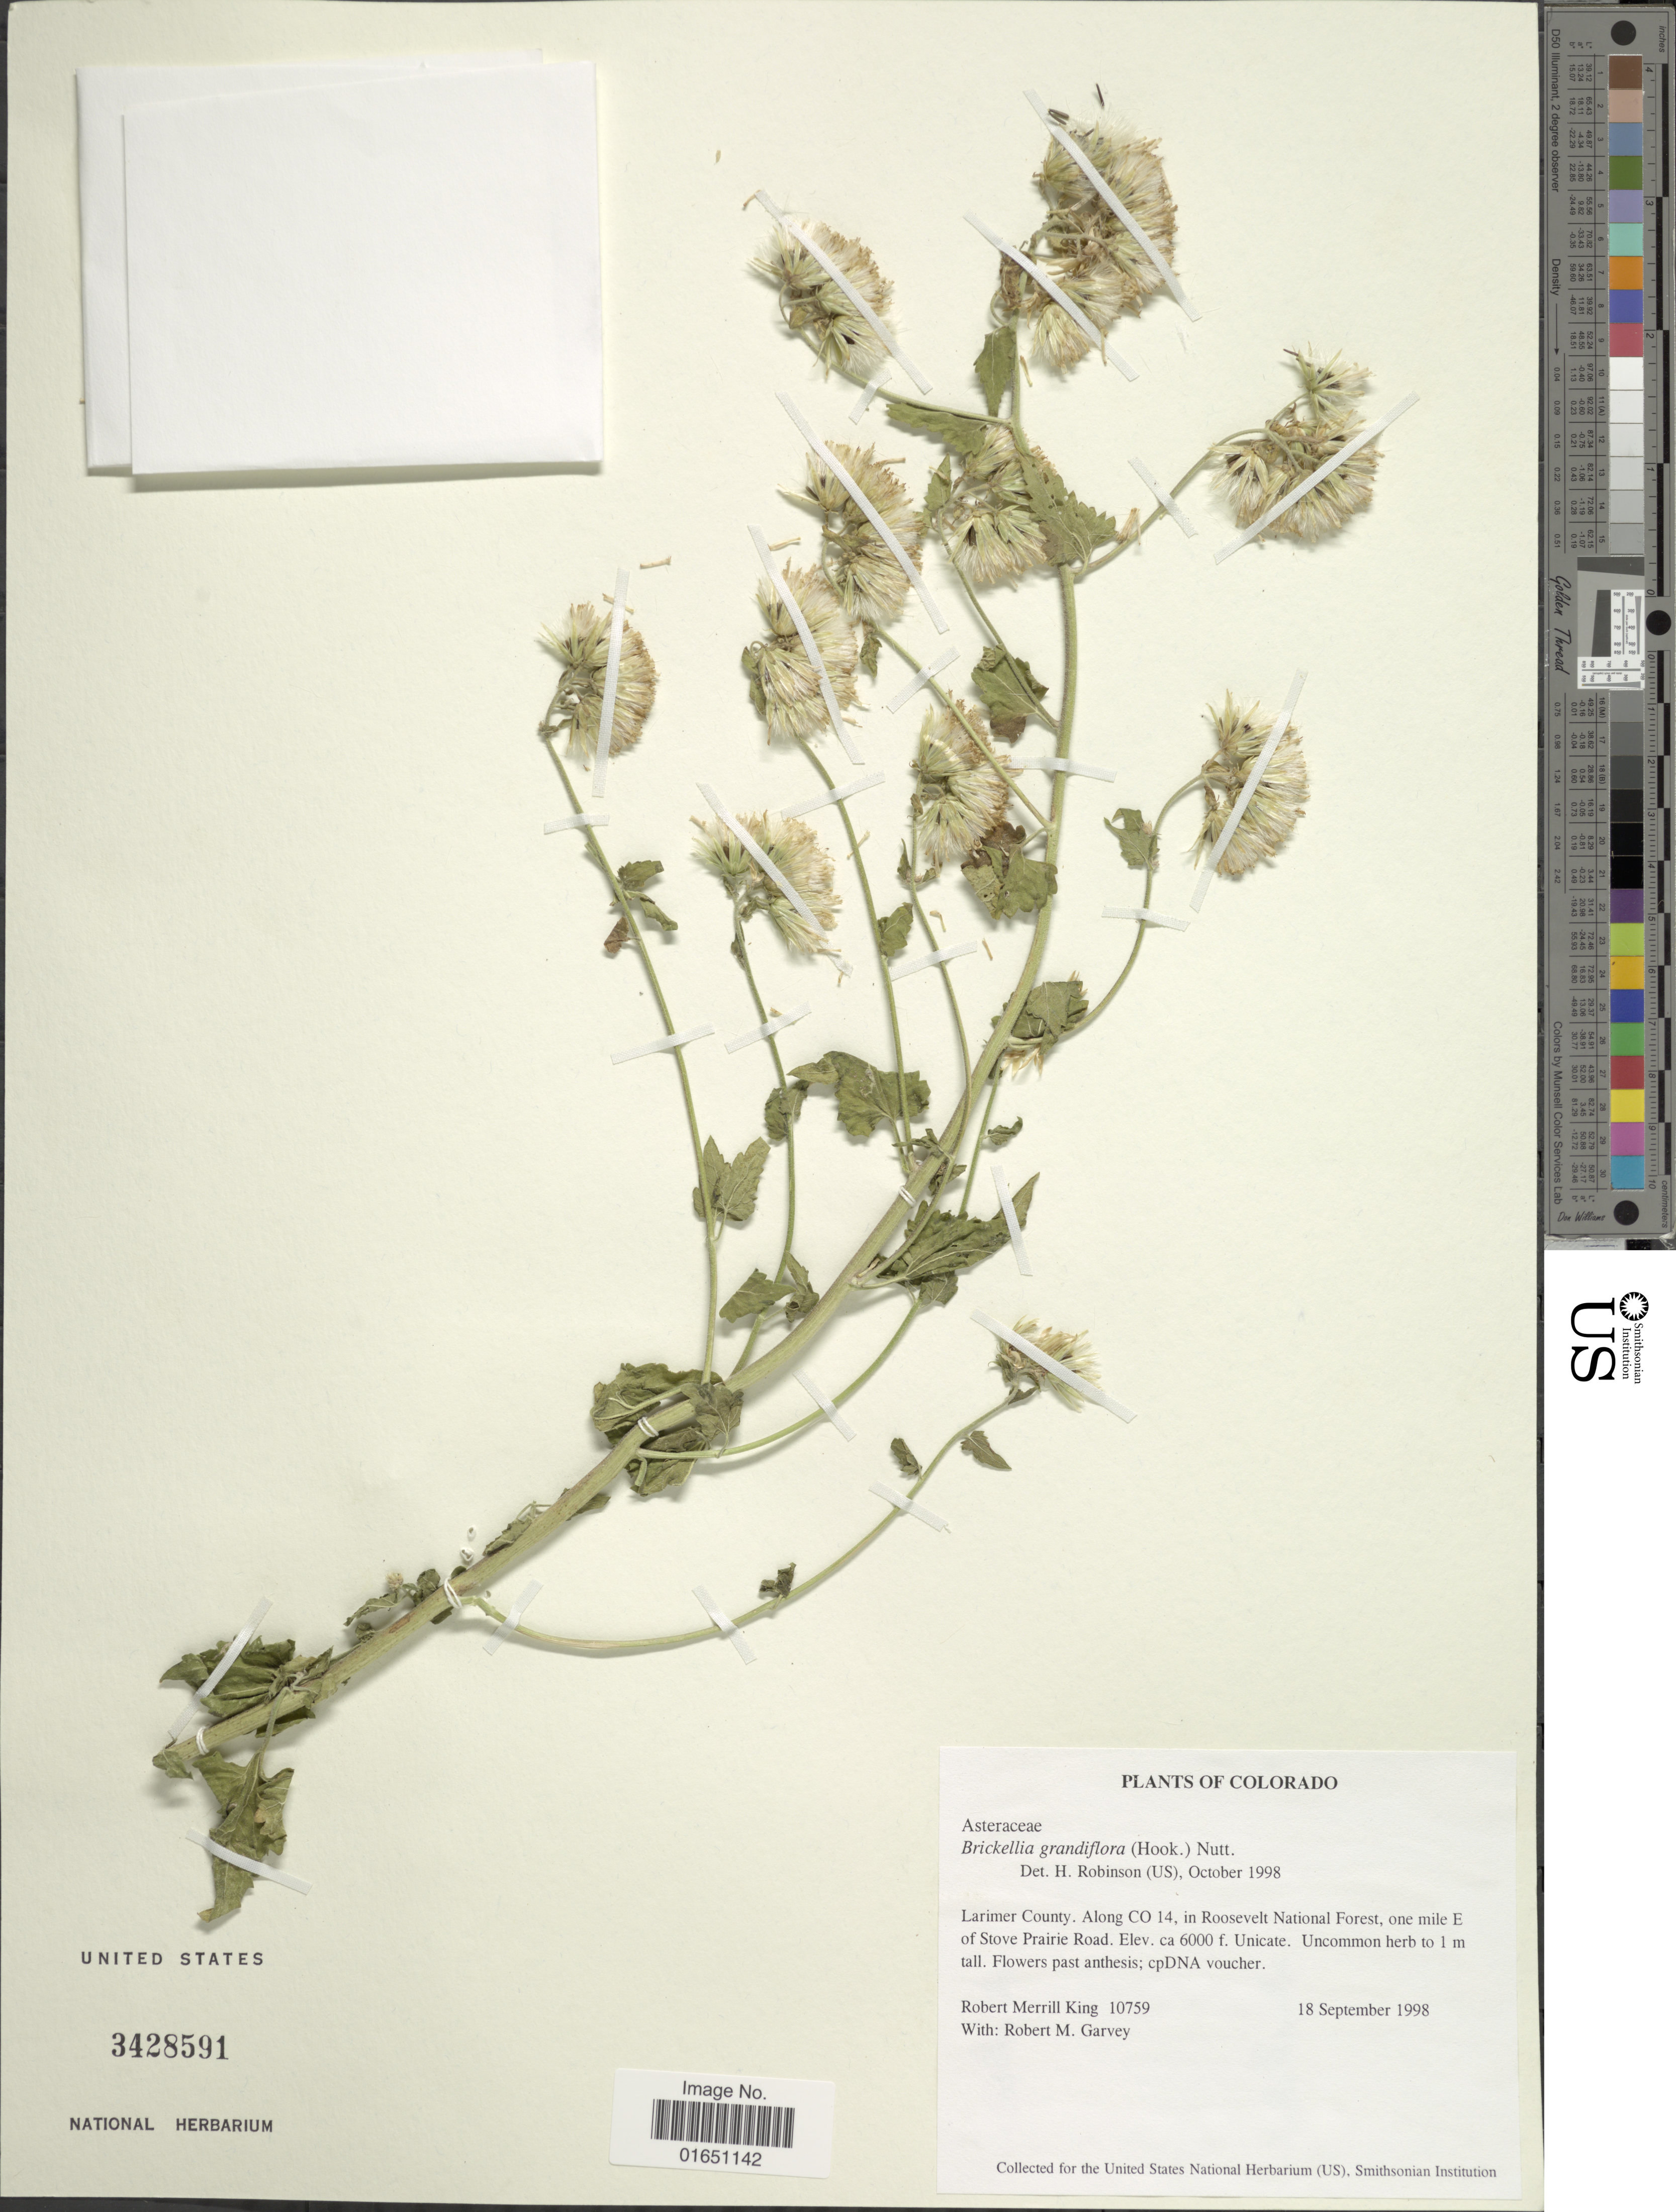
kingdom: Plantae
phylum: Tracheophyta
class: Magnoliopsida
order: Asterales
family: Asteraceae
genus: Brickellia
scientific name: Brickellia grandiflora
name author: (Hook.) Nutt.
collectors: R. M. King & R. Garvey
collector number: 10759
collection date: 1998-09-18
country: United States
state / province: Colorado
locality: Larimer County, Along CO 14, in Roosevelt National Forest, one mile E of Stove Prairie Road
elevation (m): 1829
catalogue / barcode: US 3428591